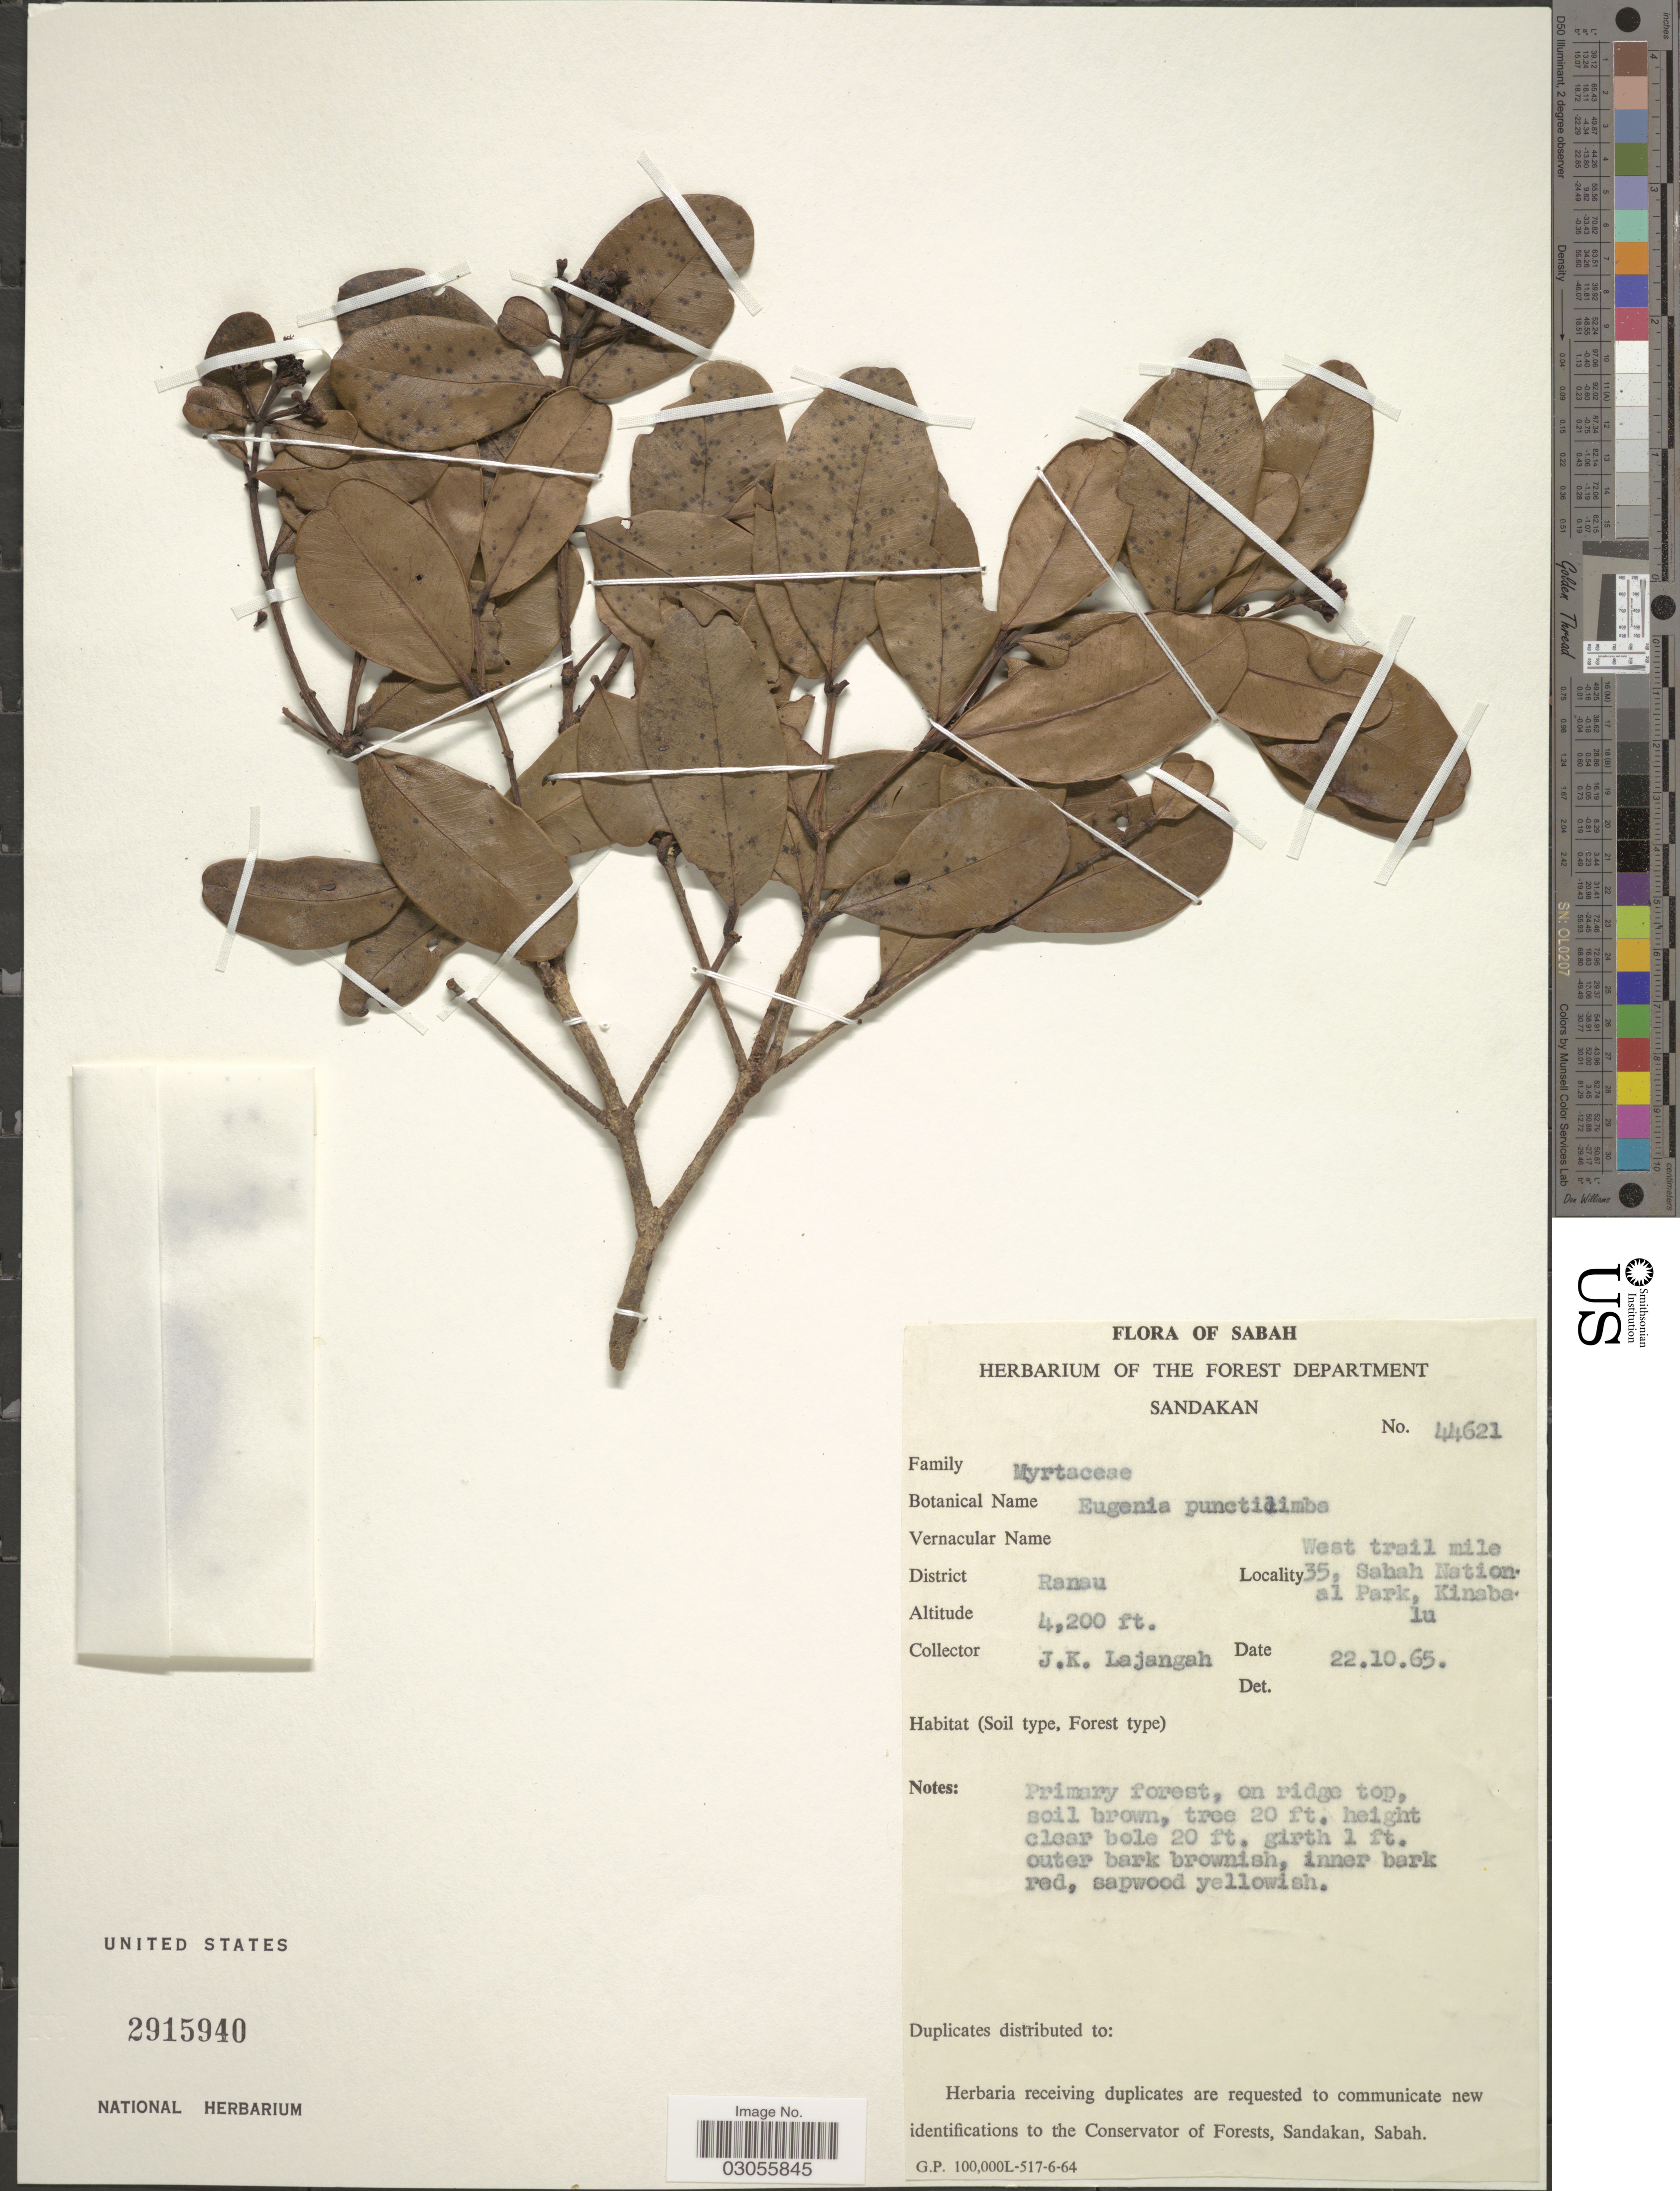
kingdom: Plantae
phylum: Tracheophyta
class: Magnoliopsida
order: Myrtales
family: Myrtaceae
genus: Syzygium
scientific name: Syzygium punctilimbum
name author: (Merr.) Merr. & L.M. Perry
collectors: J.K. Lajangah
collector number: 44621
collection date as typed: Transcribed d/m/y: 22/10/65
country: Malaysia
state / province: Sabah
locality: District Ranau. West trail mile 35, Sabah National Park, Kinabalu.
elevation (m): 1280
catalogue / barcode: US 2915940